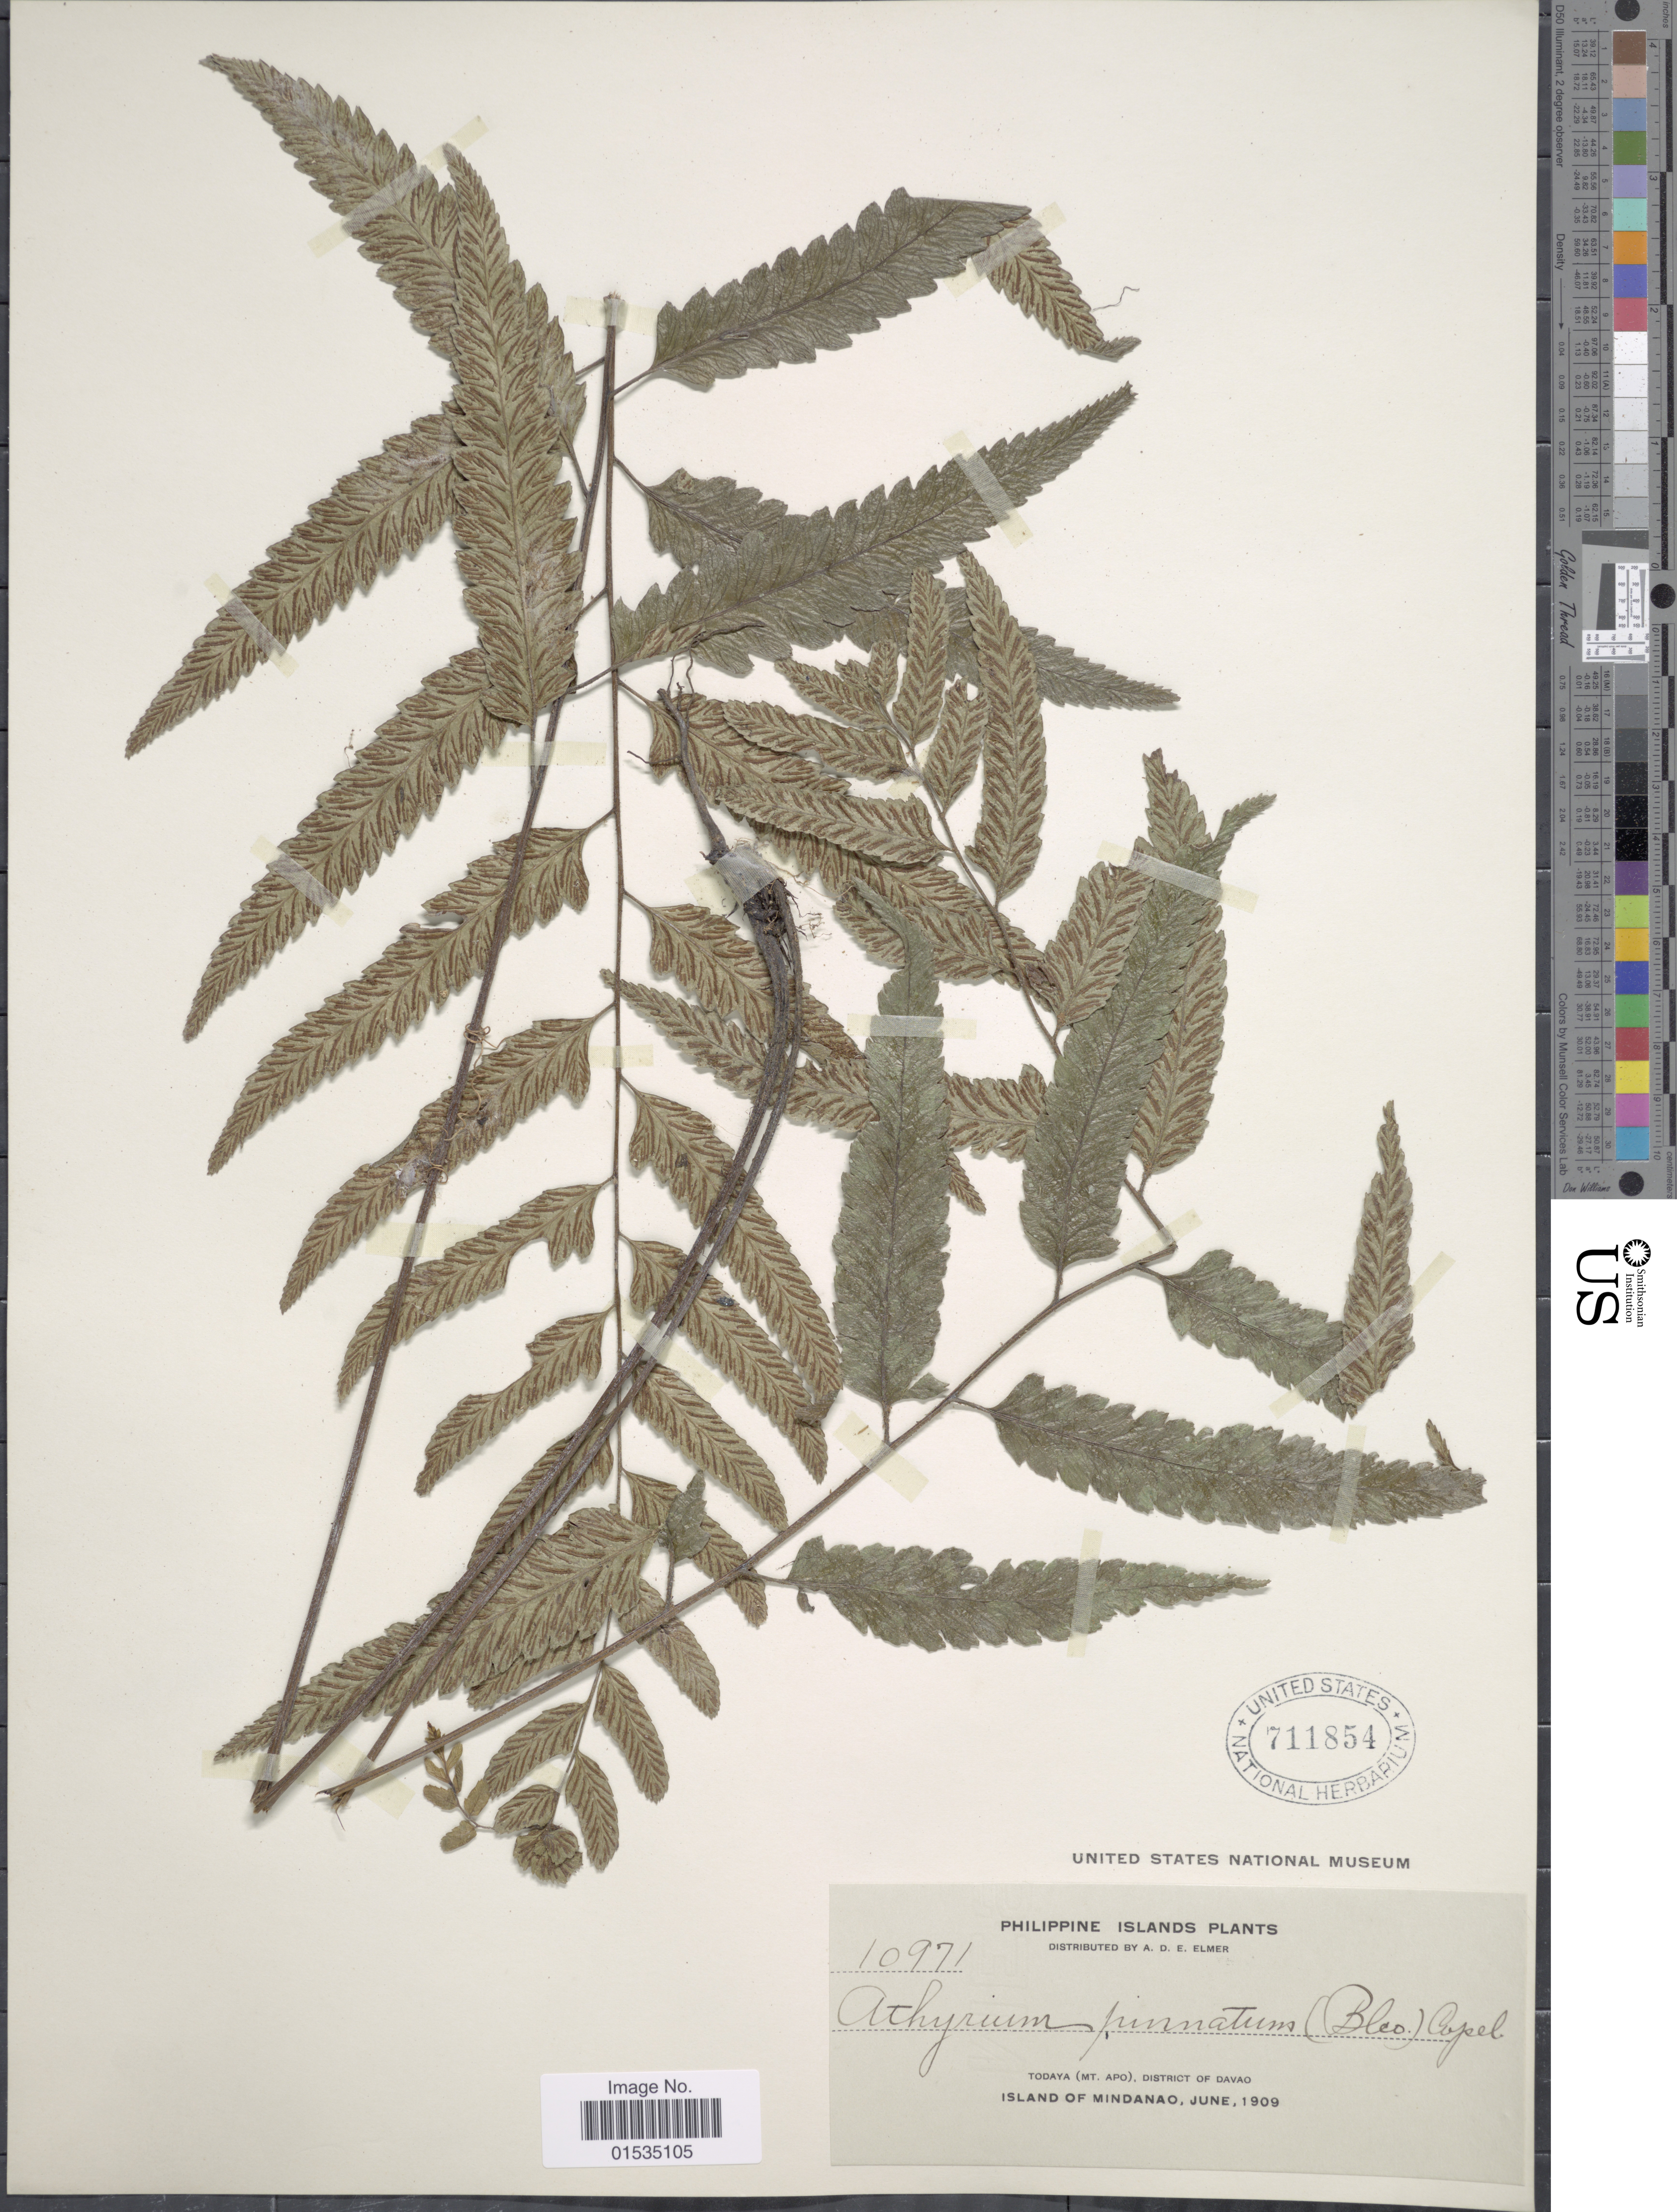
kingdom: Plantae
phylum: Tracheophyta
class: Polypodiopsida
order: Polypodiales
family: Athyriaceae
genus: Diplazium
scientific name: Diplazium petiolare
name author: C. Presl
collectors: A. D. E. Elmer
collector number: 10971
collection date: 1909-06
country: Philippines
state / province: Davao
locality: Todaya (Mt. Apo), Island of Mindanao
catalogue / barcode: US 711854